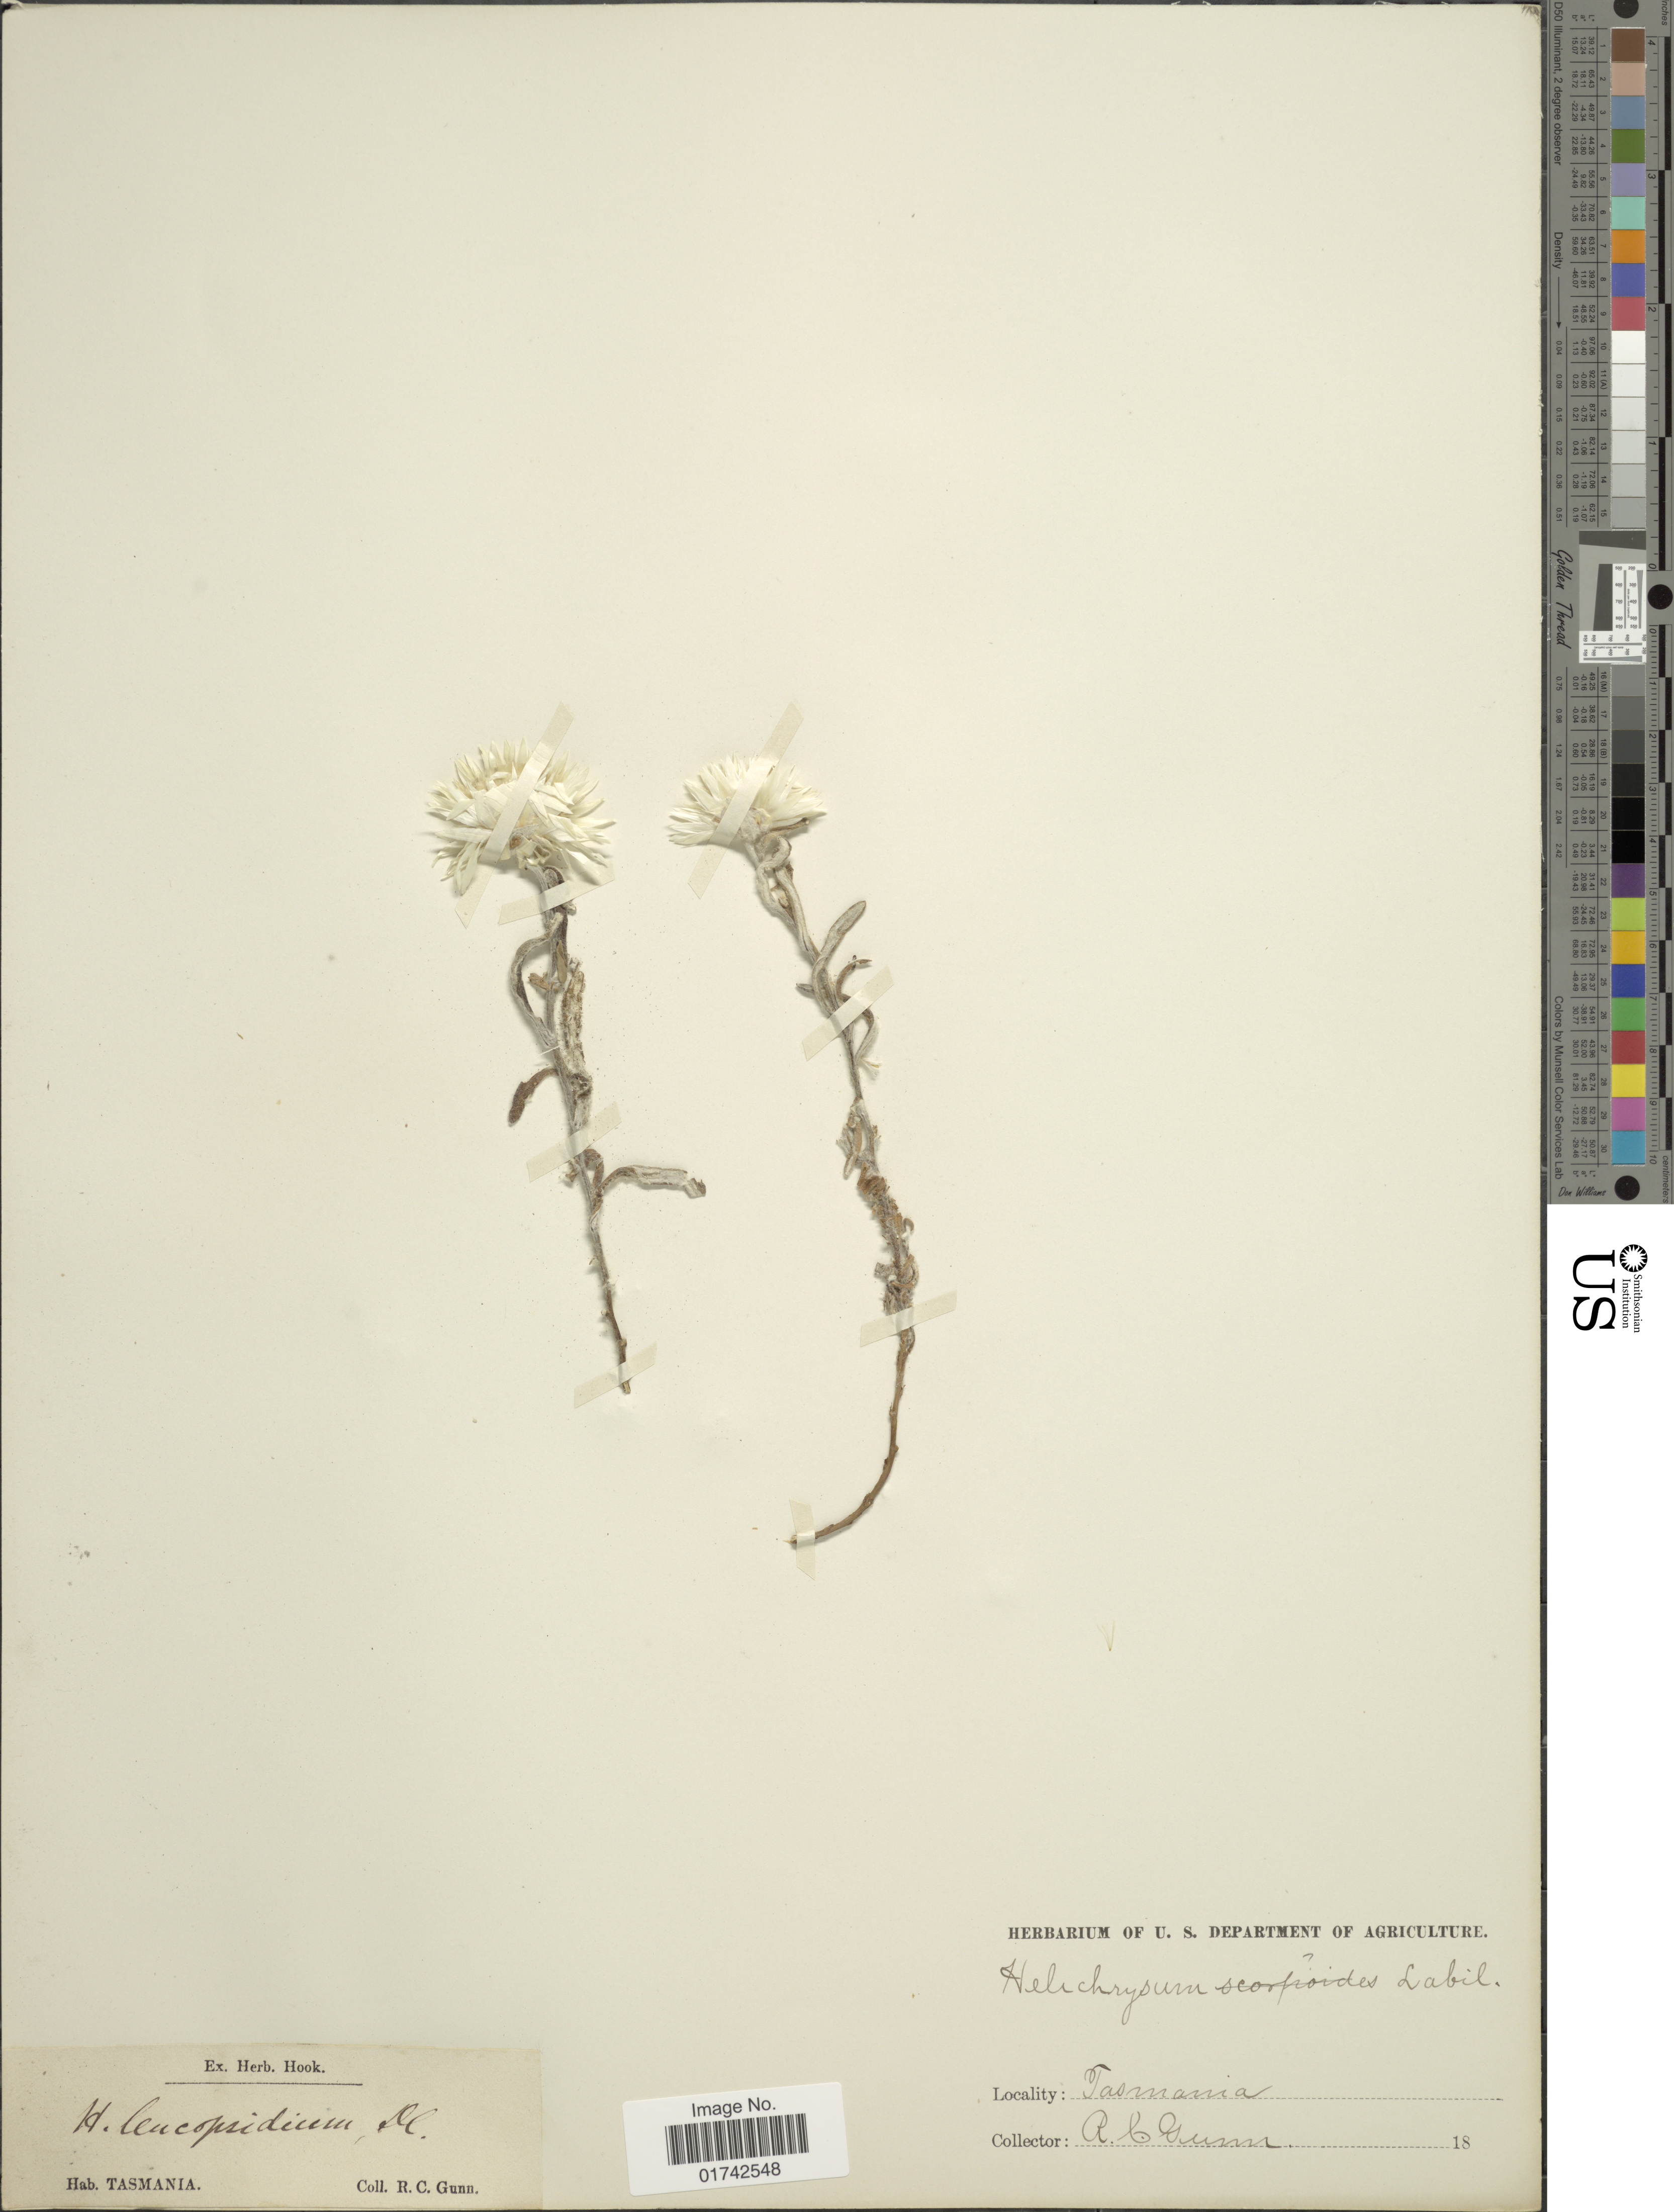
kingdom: Plantae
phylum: Tracheophyta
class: Magnoliopsida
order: Asterales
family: Asteraceae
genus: Helichrysum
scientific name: Helichrysum leucopsidium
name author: DC.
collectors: R. Gunn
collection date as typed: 18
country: Australia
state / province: Tasmania